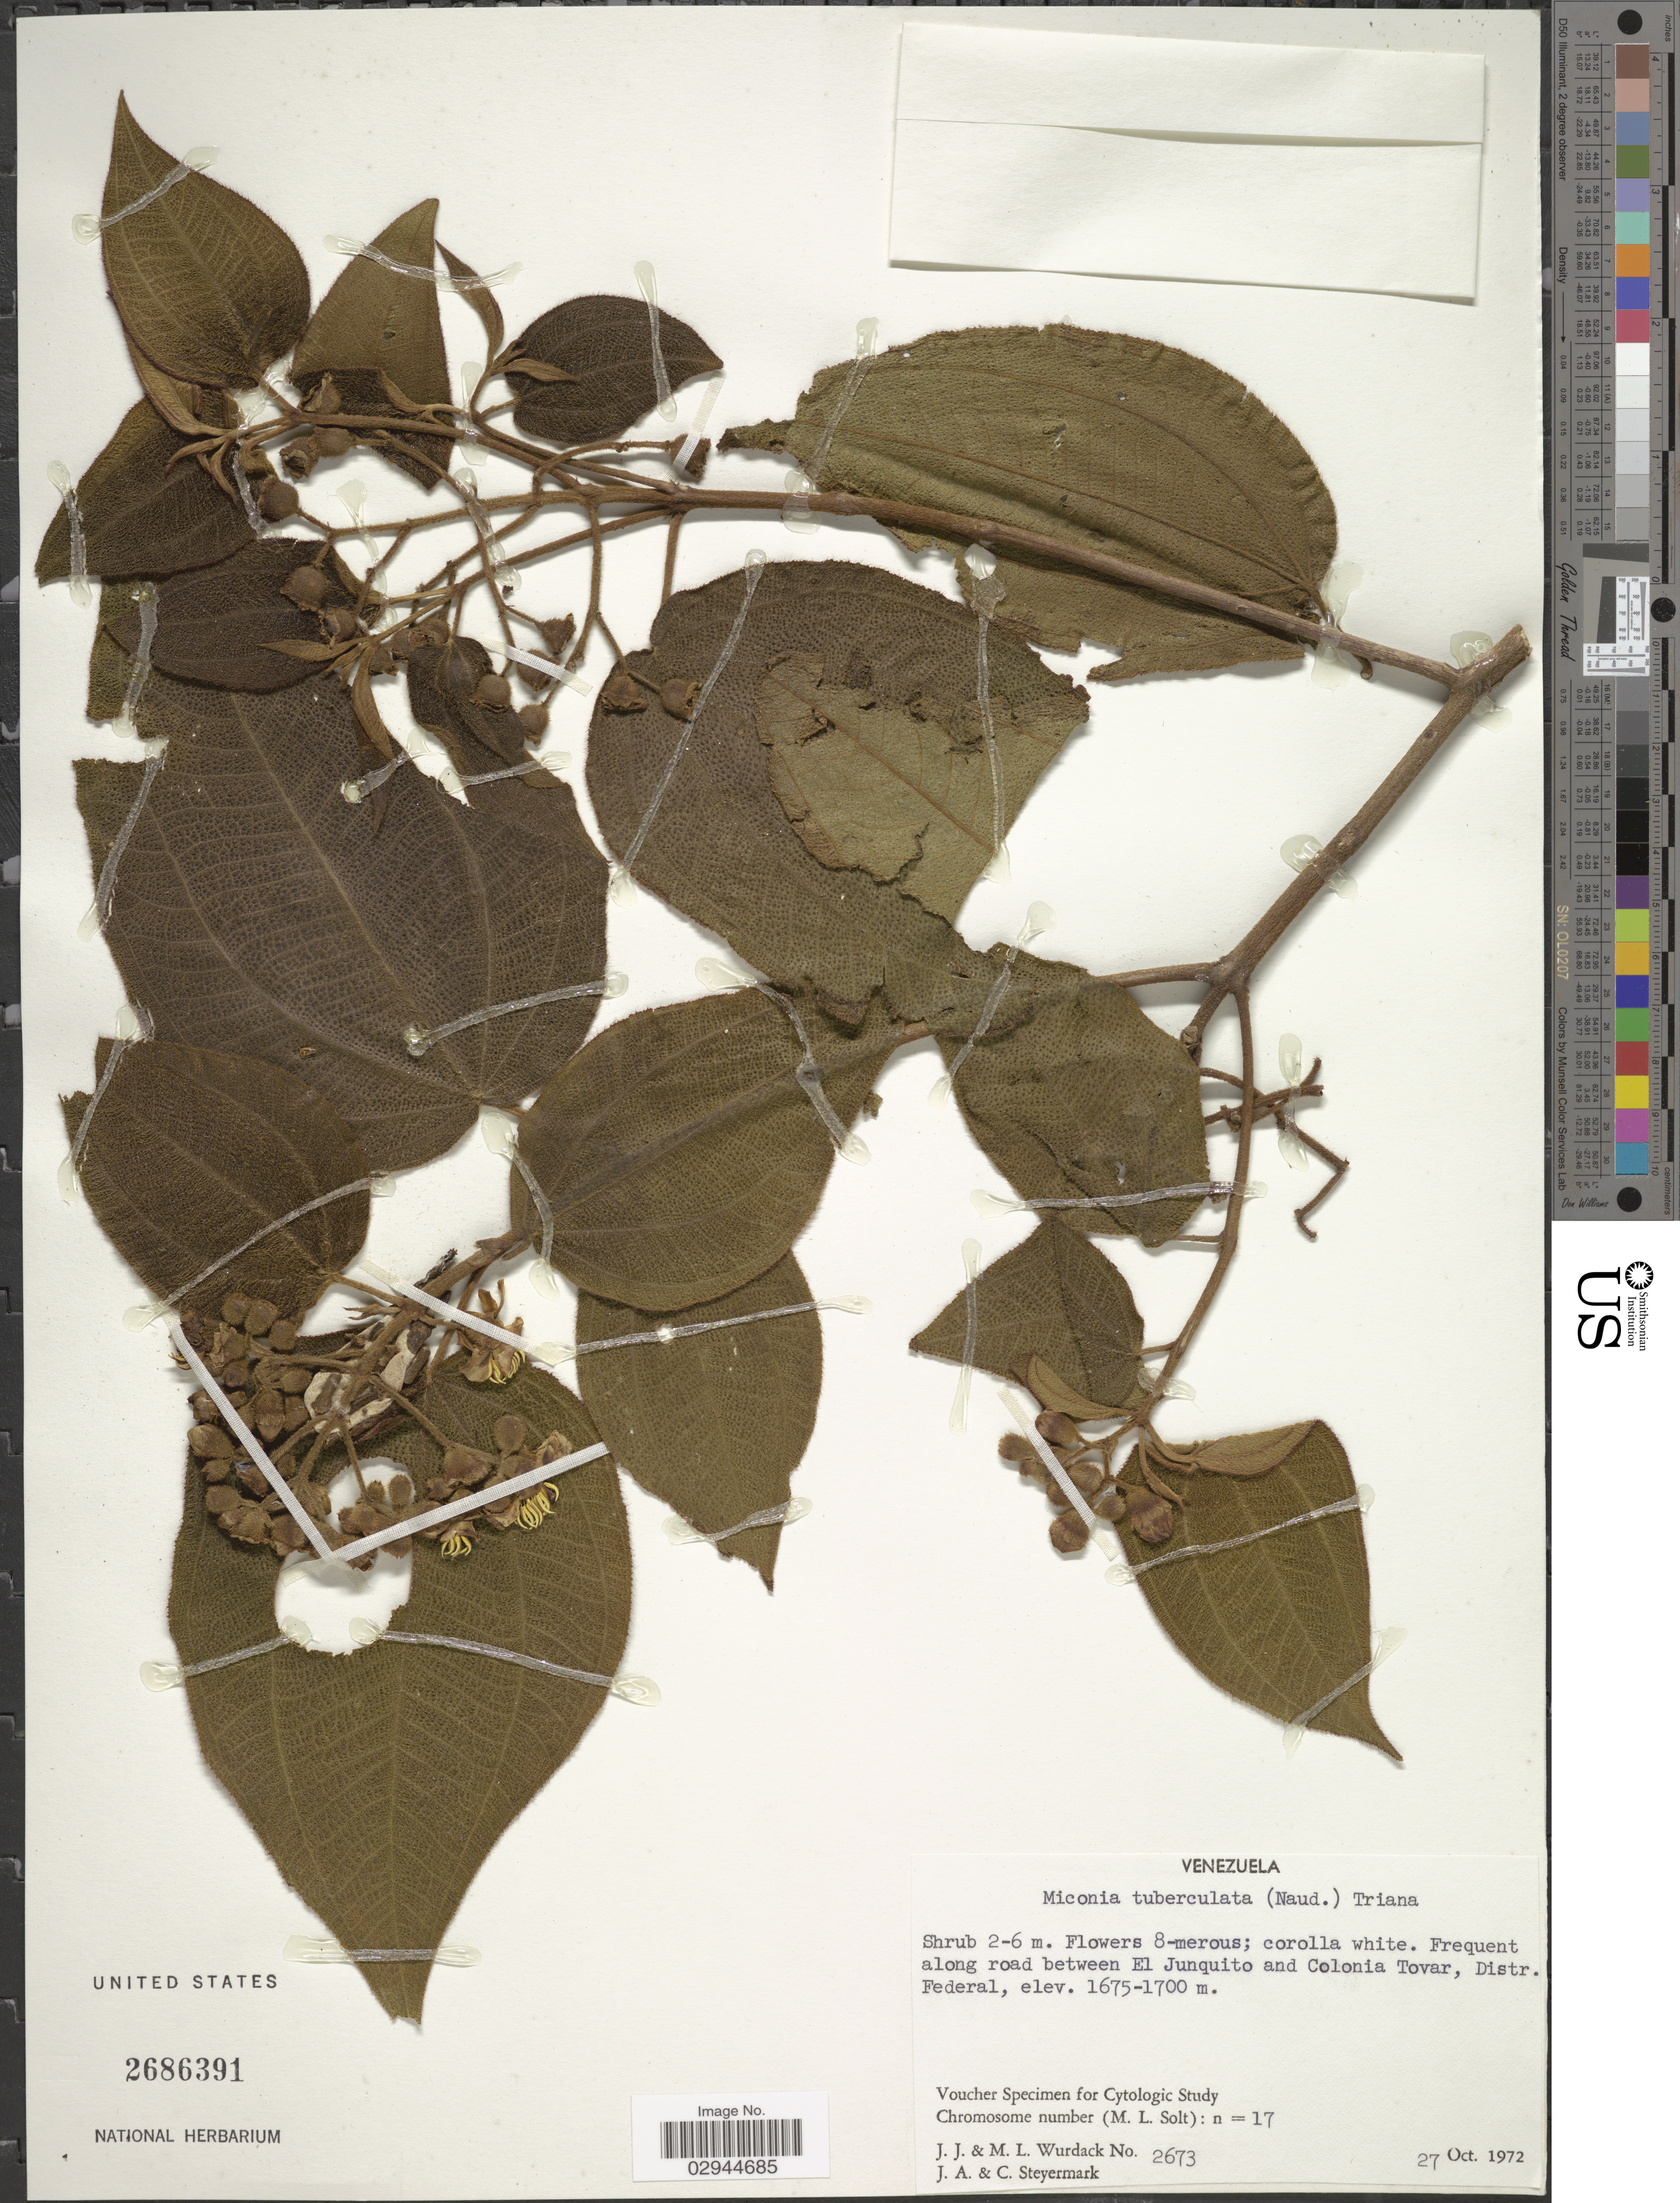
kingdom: Plantae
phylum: Tracheophyta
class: Magnoliopsida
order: Myrtales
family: Melastomataceae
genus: Miconia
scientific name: Miconia tuberculata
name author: (Naudin) Triana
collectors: J. J. Wurdack, M. L. Wurdack, J. Steyermark & C. Steyermark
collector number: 2673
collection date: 1972-10-27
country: Venezuela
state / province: Distrito Federal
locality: Frequent along road between El Junquito and Colonia Tovar, Distr. Federal.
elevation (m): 1675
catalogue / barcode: US 2686391